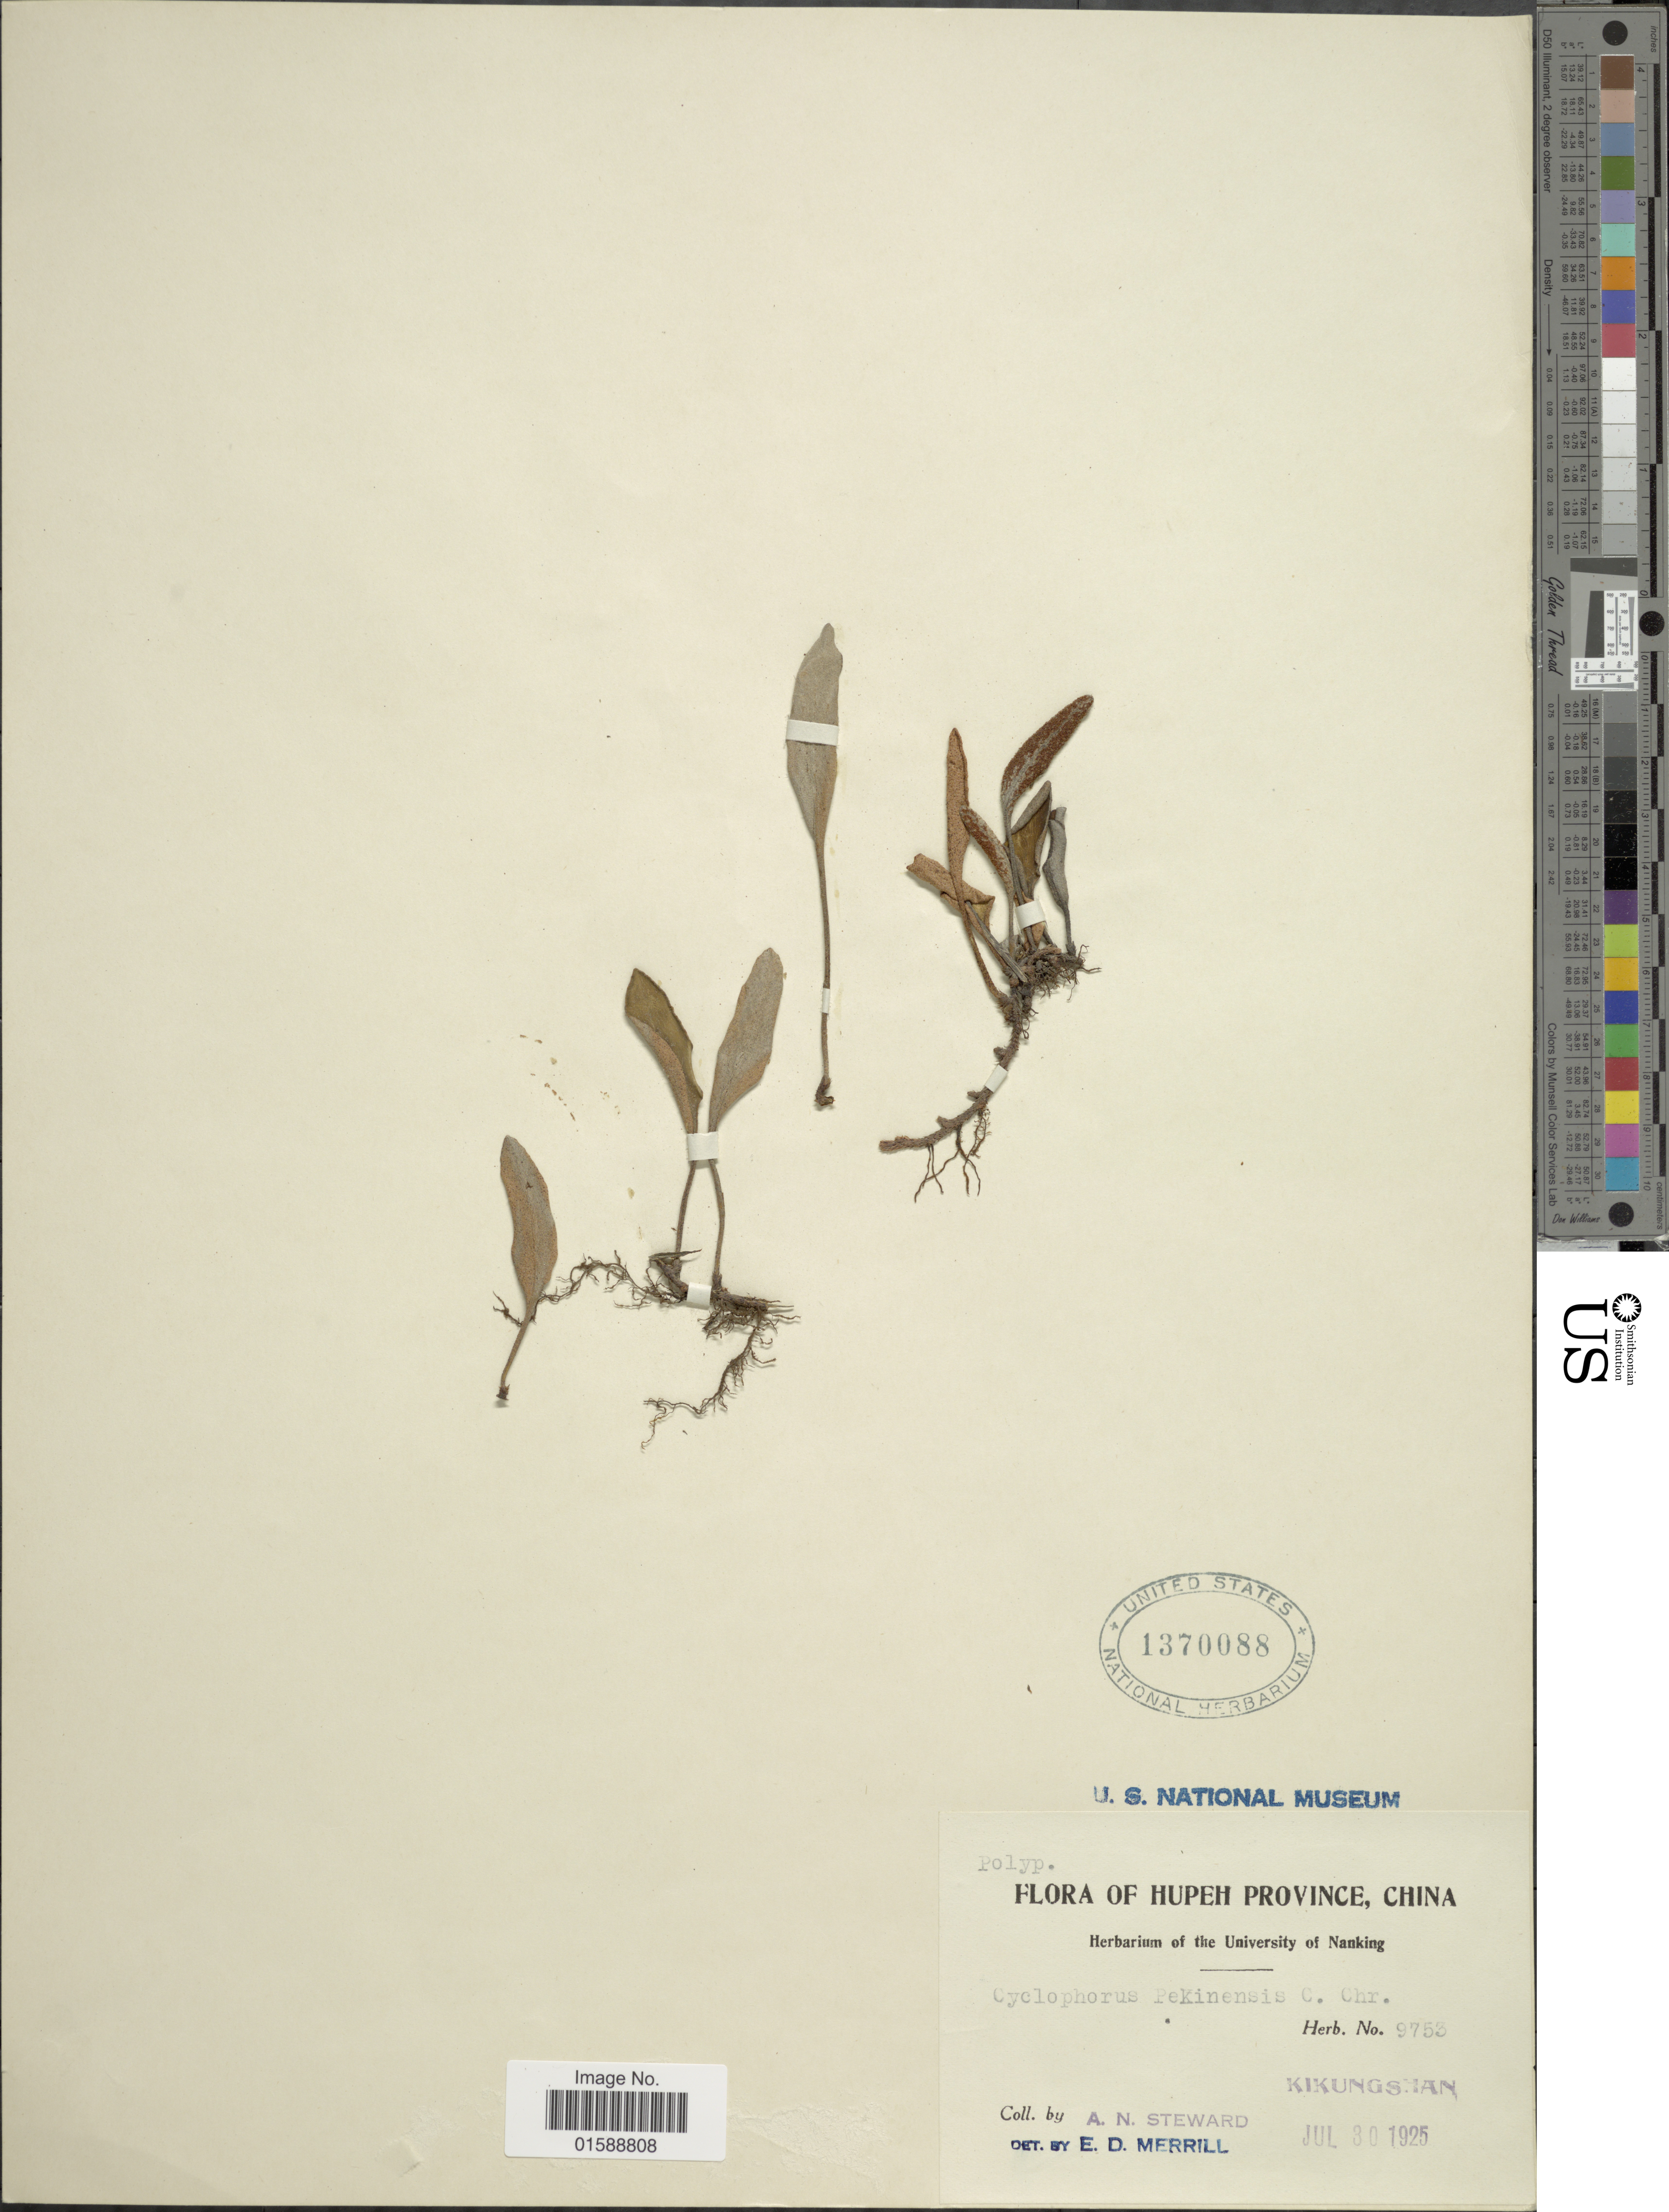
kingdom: Plantae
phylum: Tracheophyta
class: Polypodiopsida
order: Polypodiales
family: Polypodiaceae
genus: Pyrrosia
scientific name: Pyrrosia davidii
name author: (Baker) Ching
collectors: A. N. Steward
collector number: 9753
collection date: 1925-07-30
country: China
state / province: Hubei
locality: Hupeh Province. Kikungshan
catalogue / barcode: US 1370088